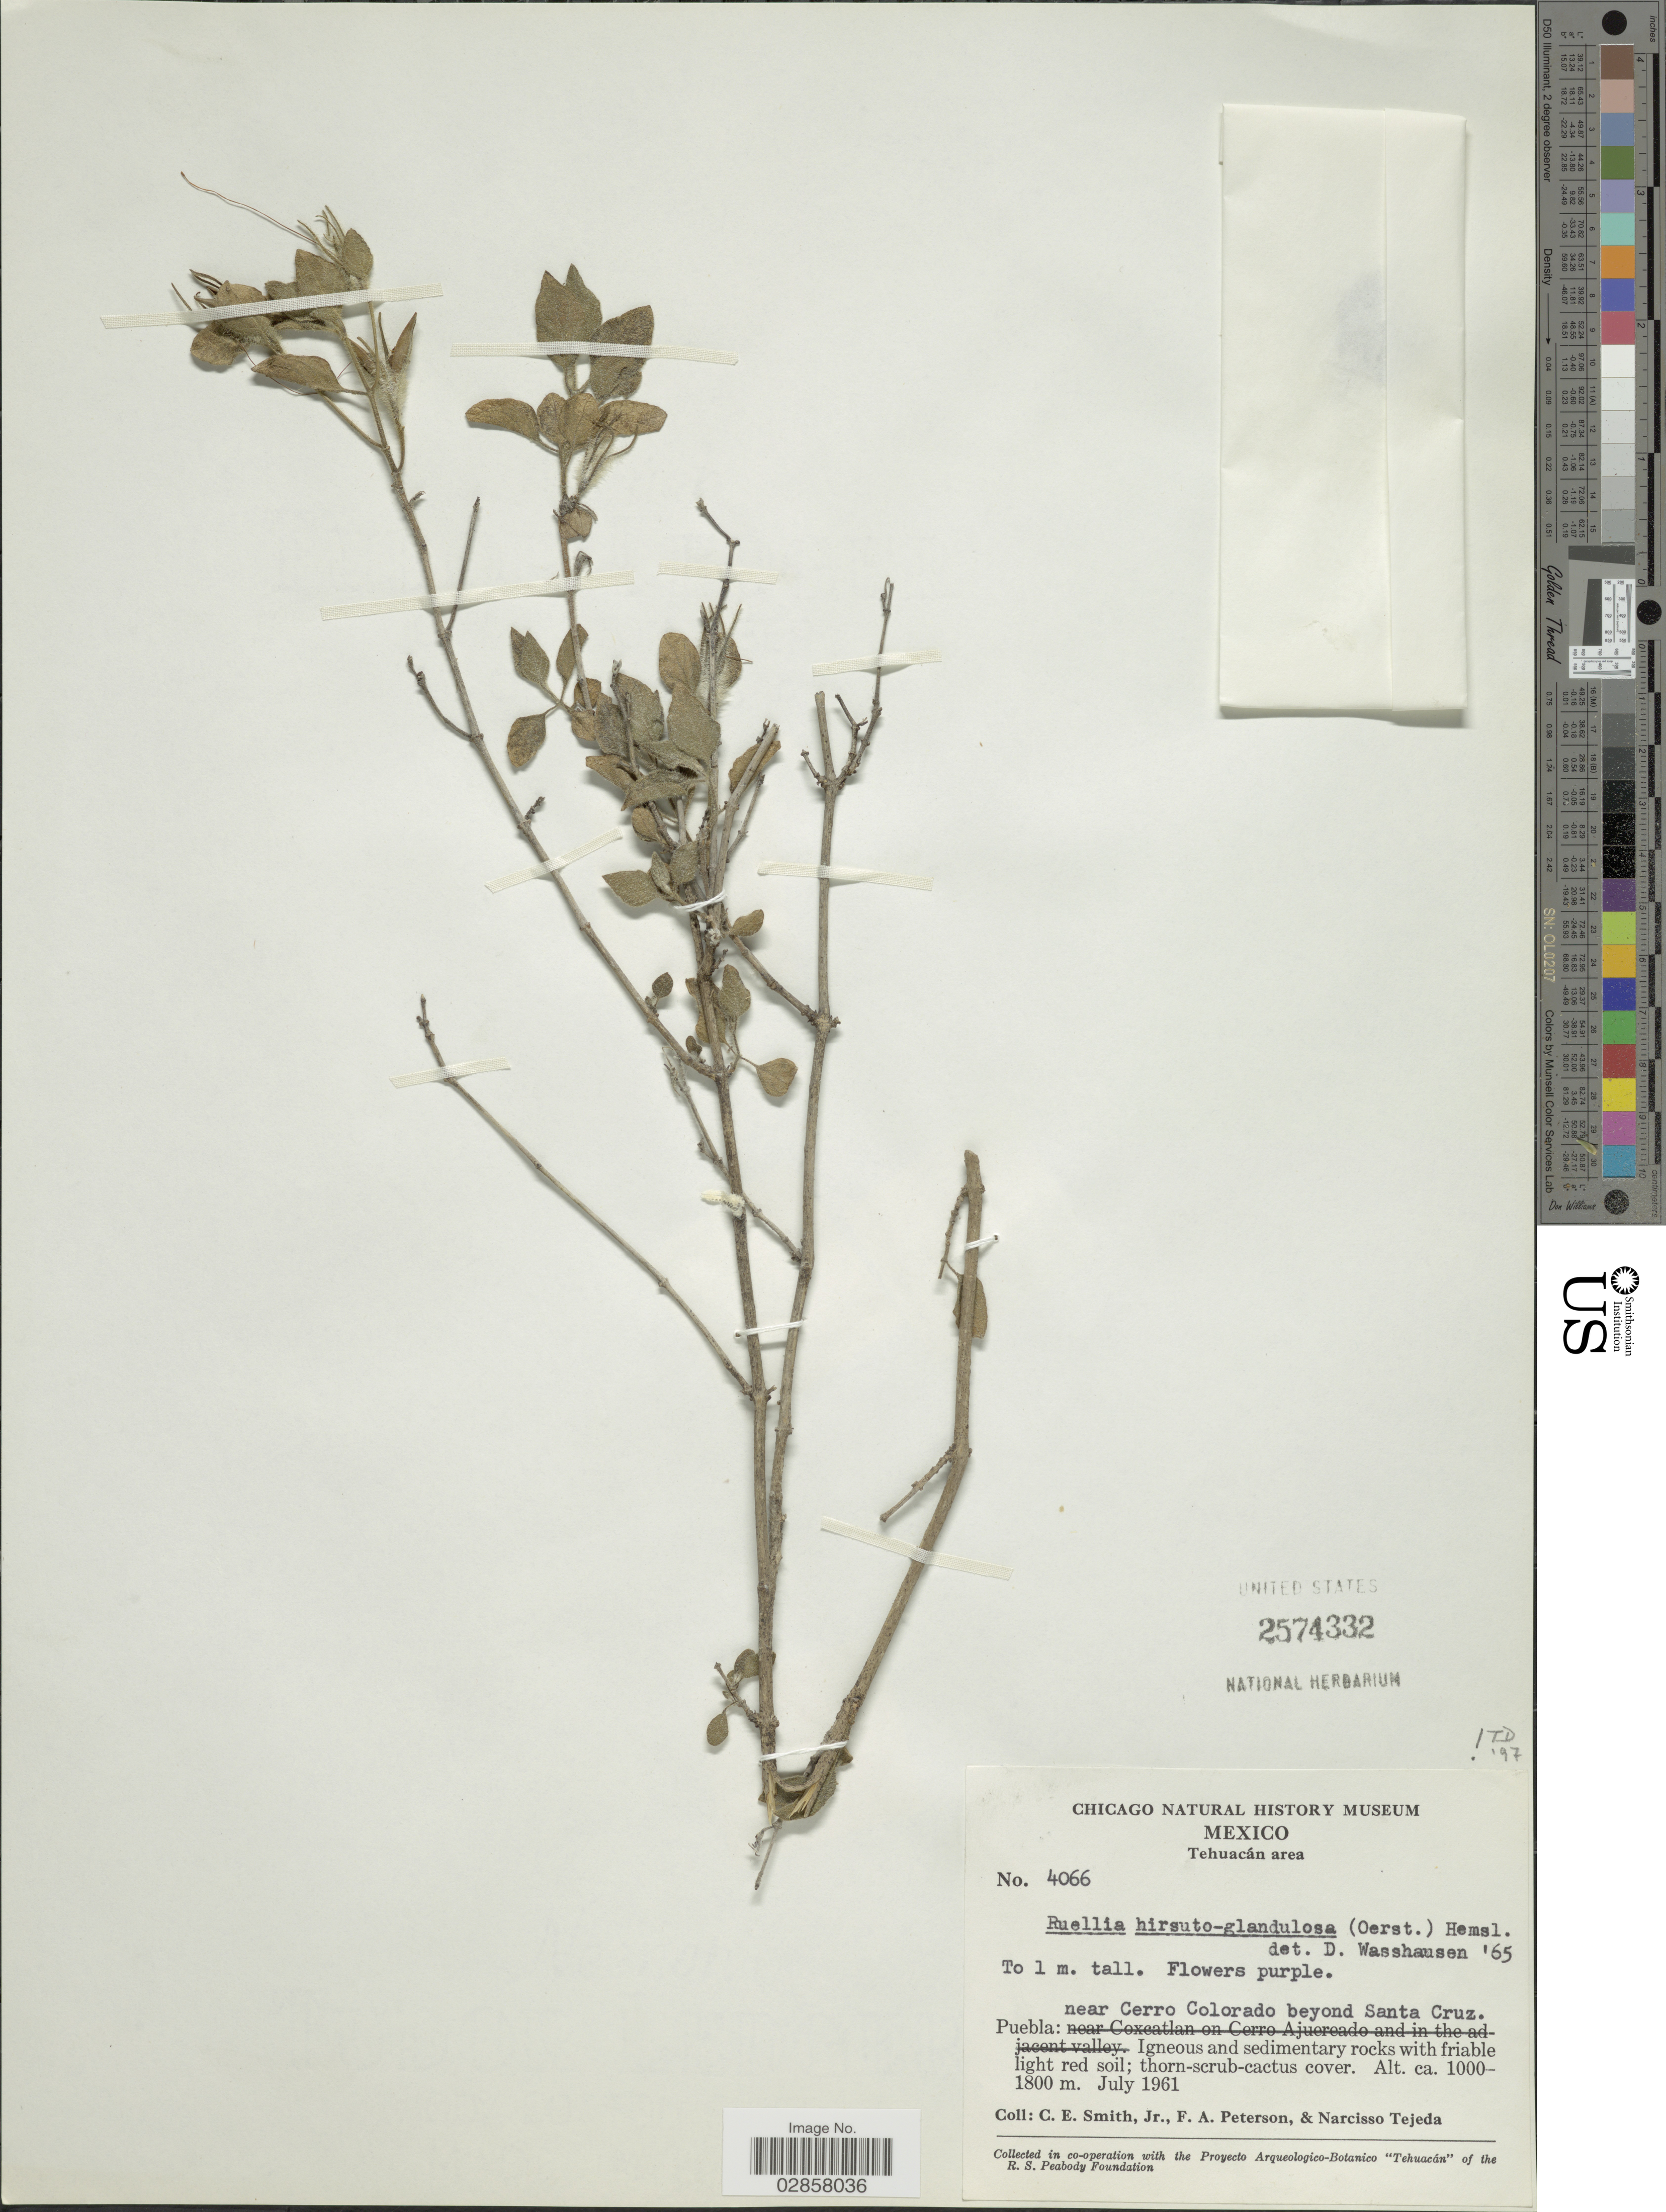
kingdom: Plantae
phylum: Tracheophyta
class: Magnoliopsida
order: Lamiales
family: Acanthaceae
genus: Ruellia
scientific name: Ruellia rosea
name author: (Nees) Hemsl.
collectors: C. E. Smith Jr., F. A. Peterson & N. Tejeda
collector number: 4066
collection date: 1961-07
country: Mexico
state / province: Puebla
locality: Tehuacán area, near Cerro Colorado beyond Santa Cruz.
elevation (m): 1000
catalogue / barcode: US 2574332